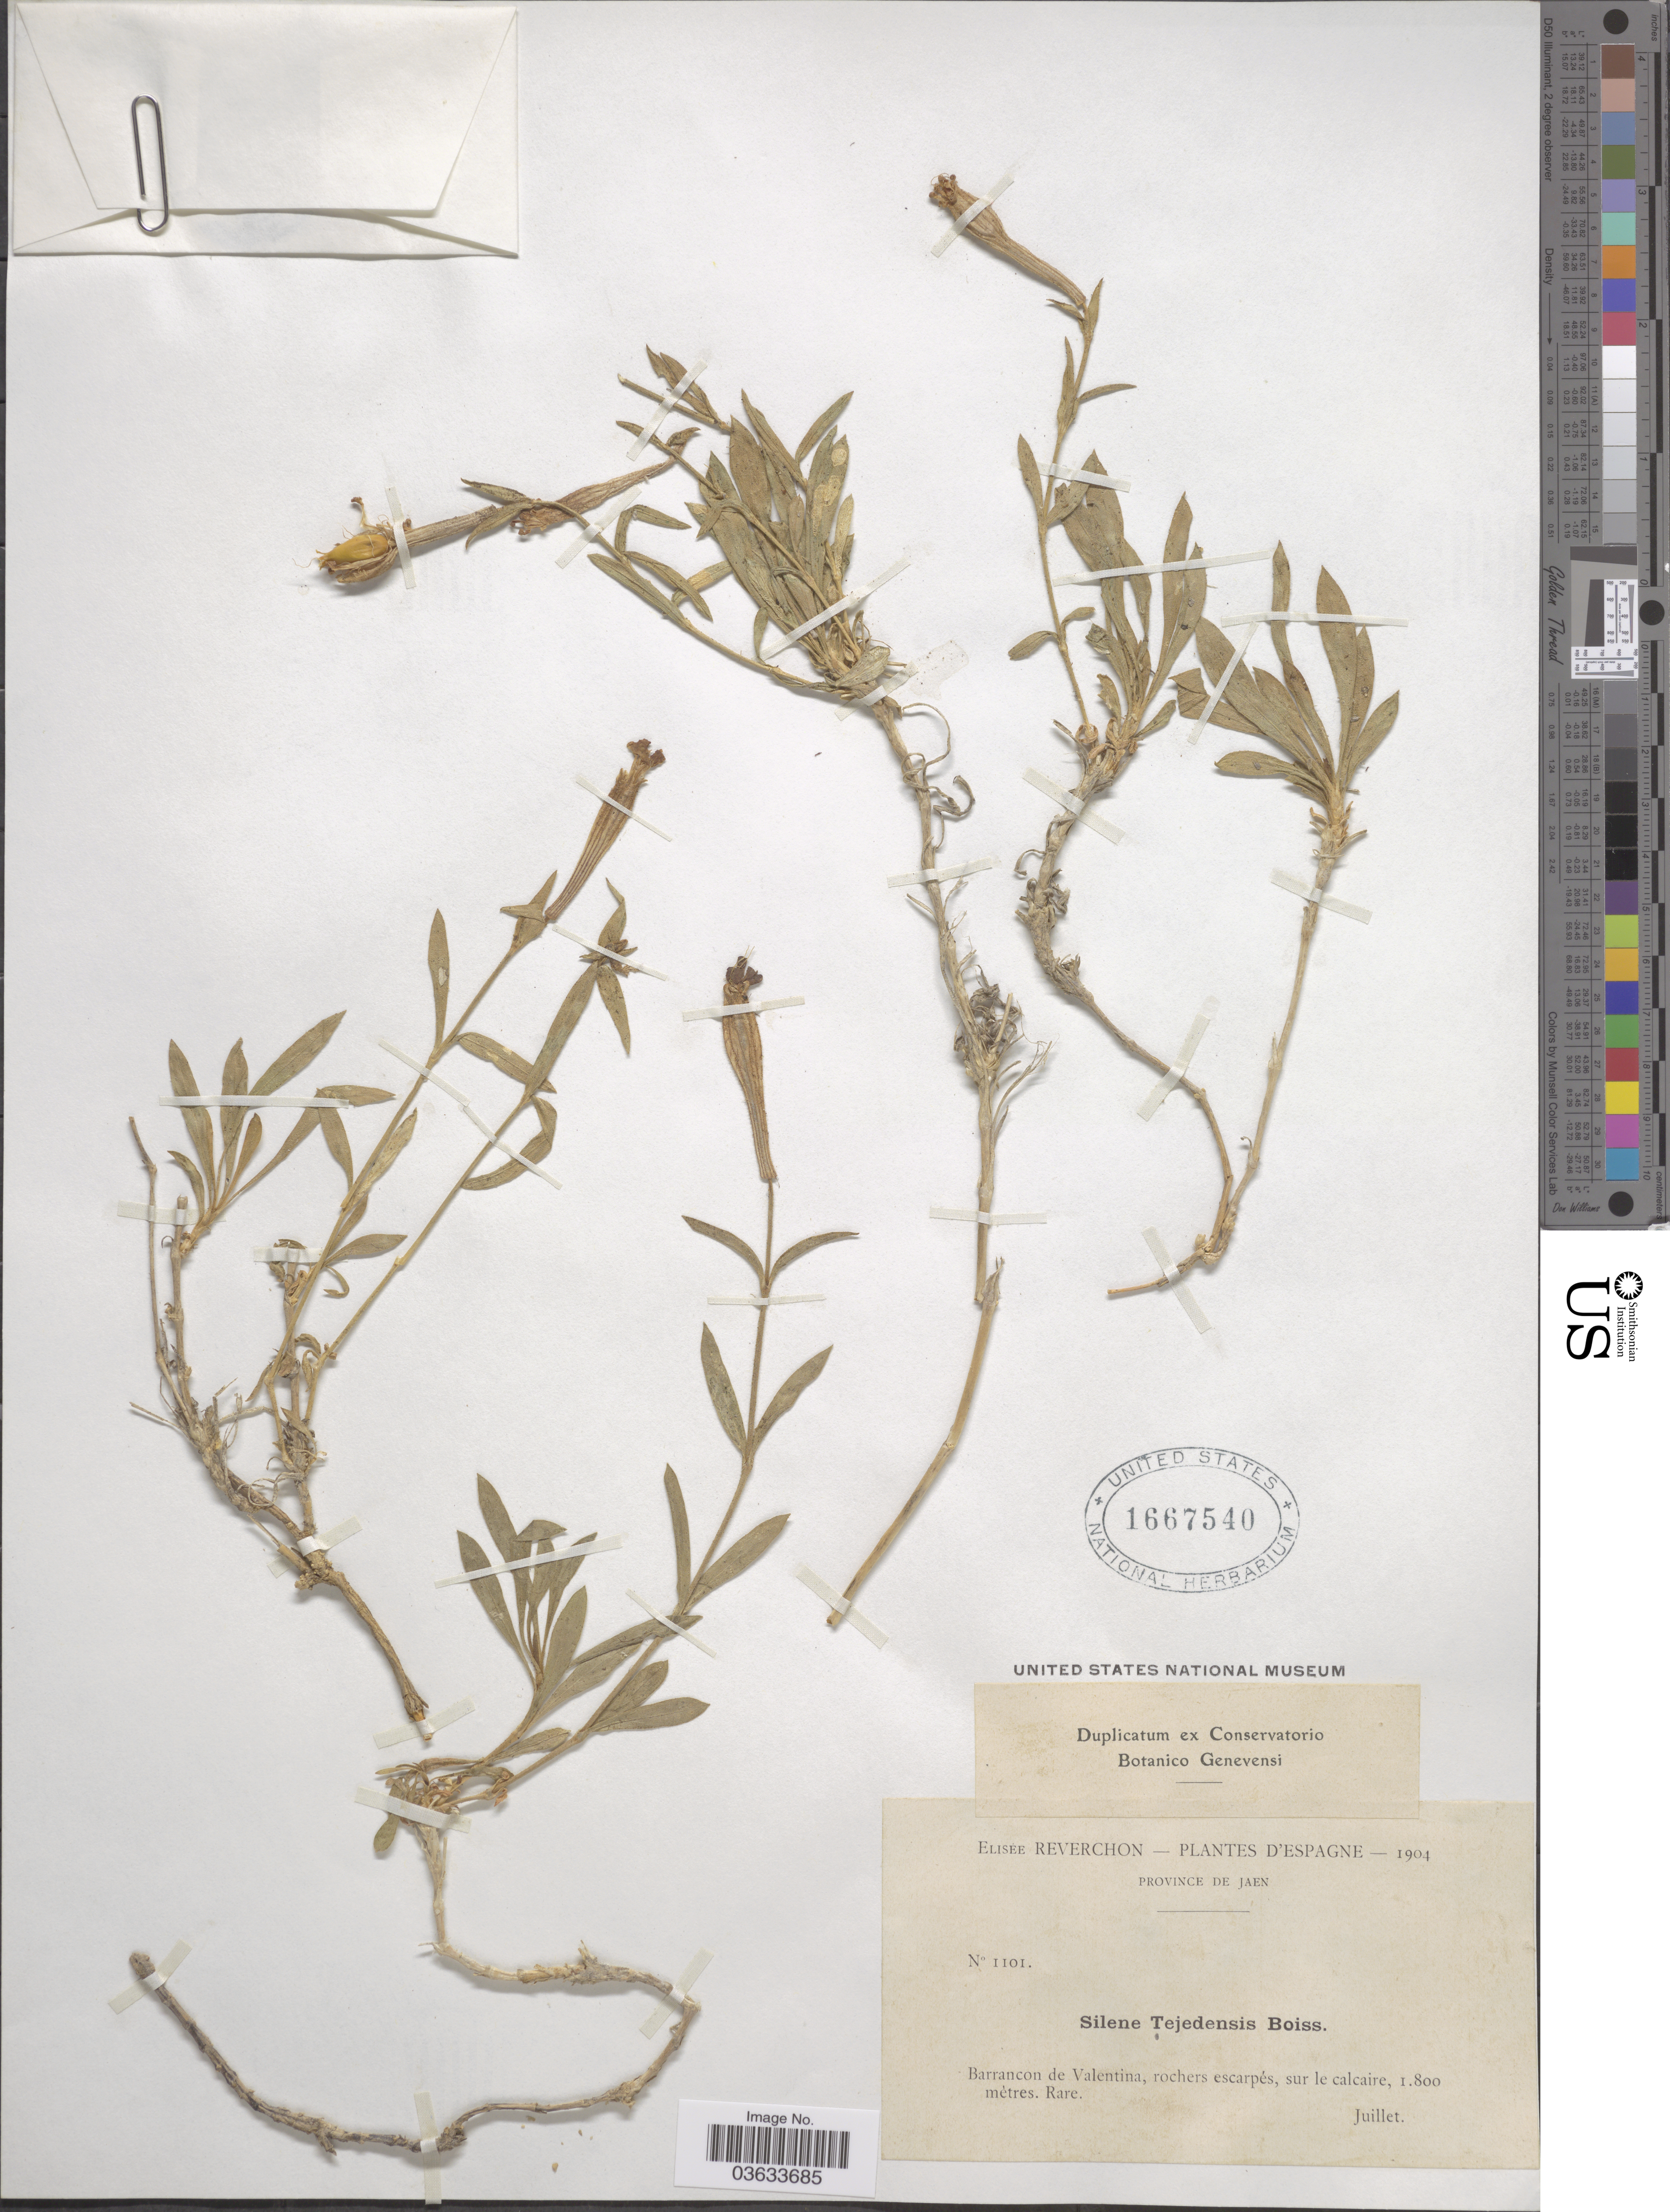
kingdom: Plantae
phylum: Tracheophyta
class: Magnoliopsida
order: Caryophyllales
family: Caryophyllaceae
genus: Silene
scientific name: Silene tejedensis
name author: Boiss.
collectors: E. Reverchon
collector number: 1101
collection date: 1904-07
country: Spain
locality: Espagne. Province de Jaen. Barrancon de Valentina.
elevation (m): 1800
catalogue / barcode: US 1667540